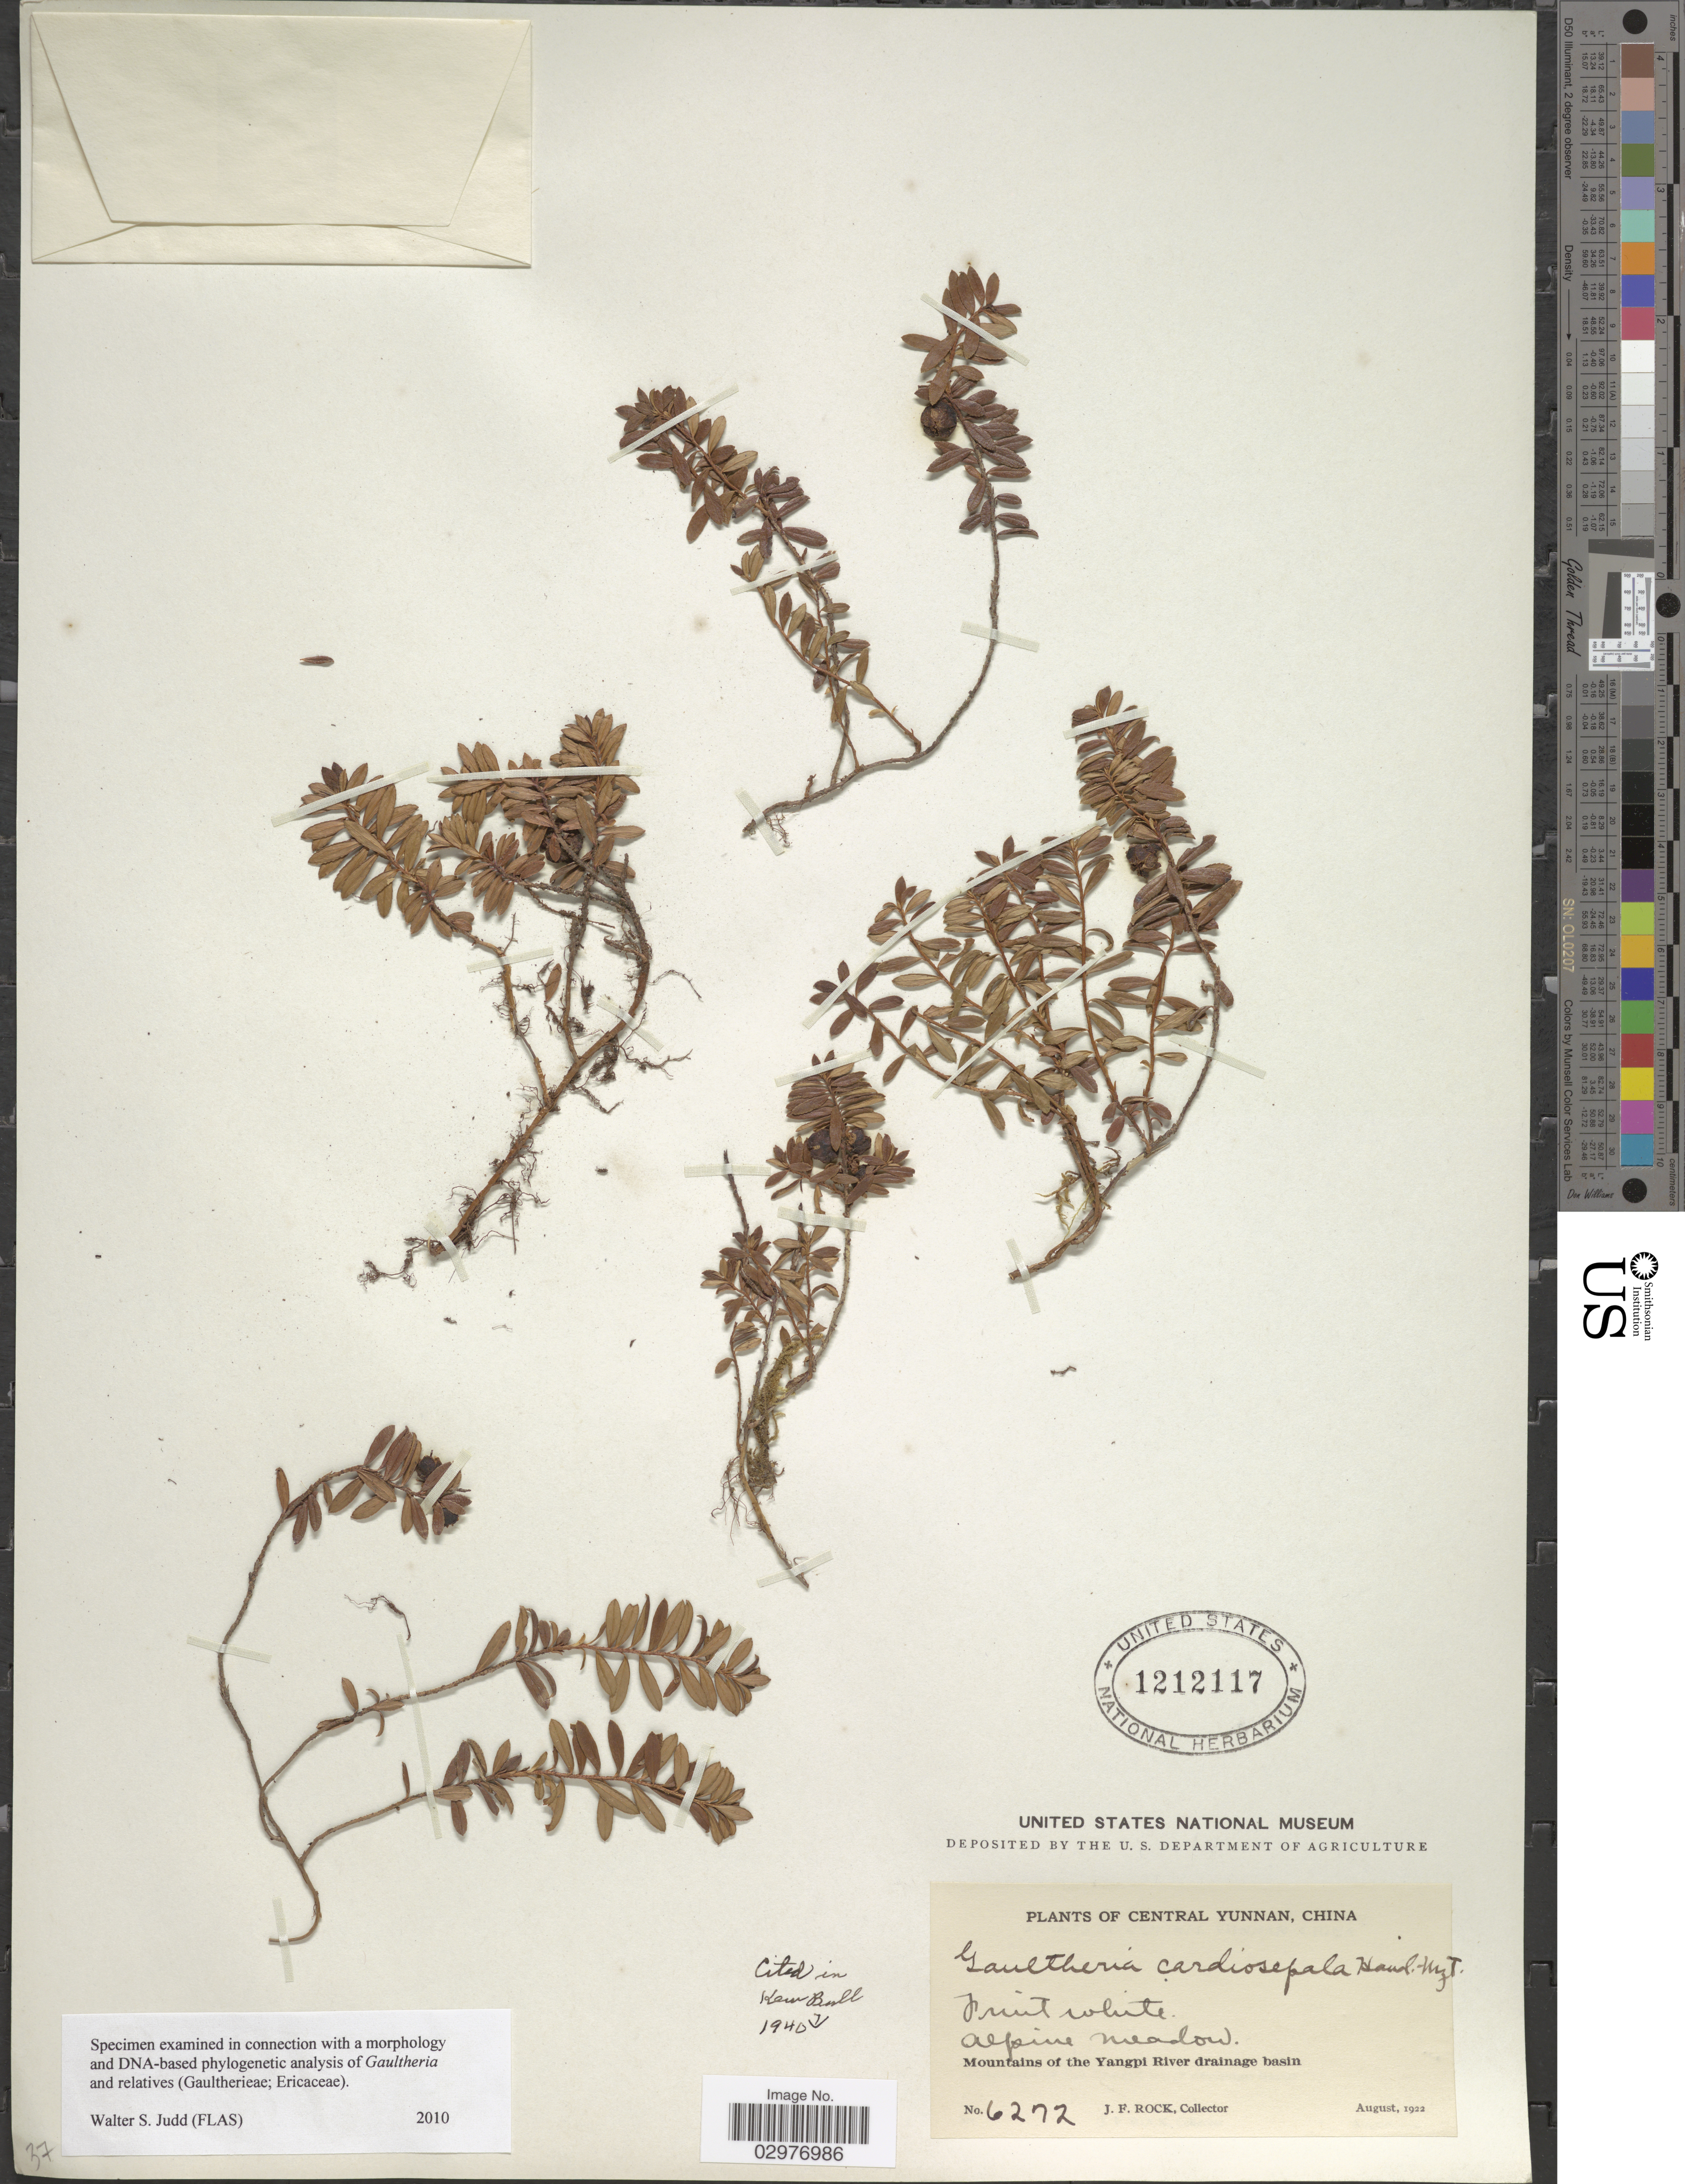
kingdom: Plantae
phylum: Tracheophyta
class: Magnoliopsida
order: Ericales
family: Ericaceae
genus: Gaultheria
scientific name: Gaultheria cardiosepala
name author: Hand.-Mazz.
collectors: J. Rock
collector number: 6272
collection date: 1922-08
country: China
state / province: Yunnan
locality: Central Yunnan. Alpine meadow. Mountains of the Yangpi River drainage basin.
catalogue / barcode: US 1212117